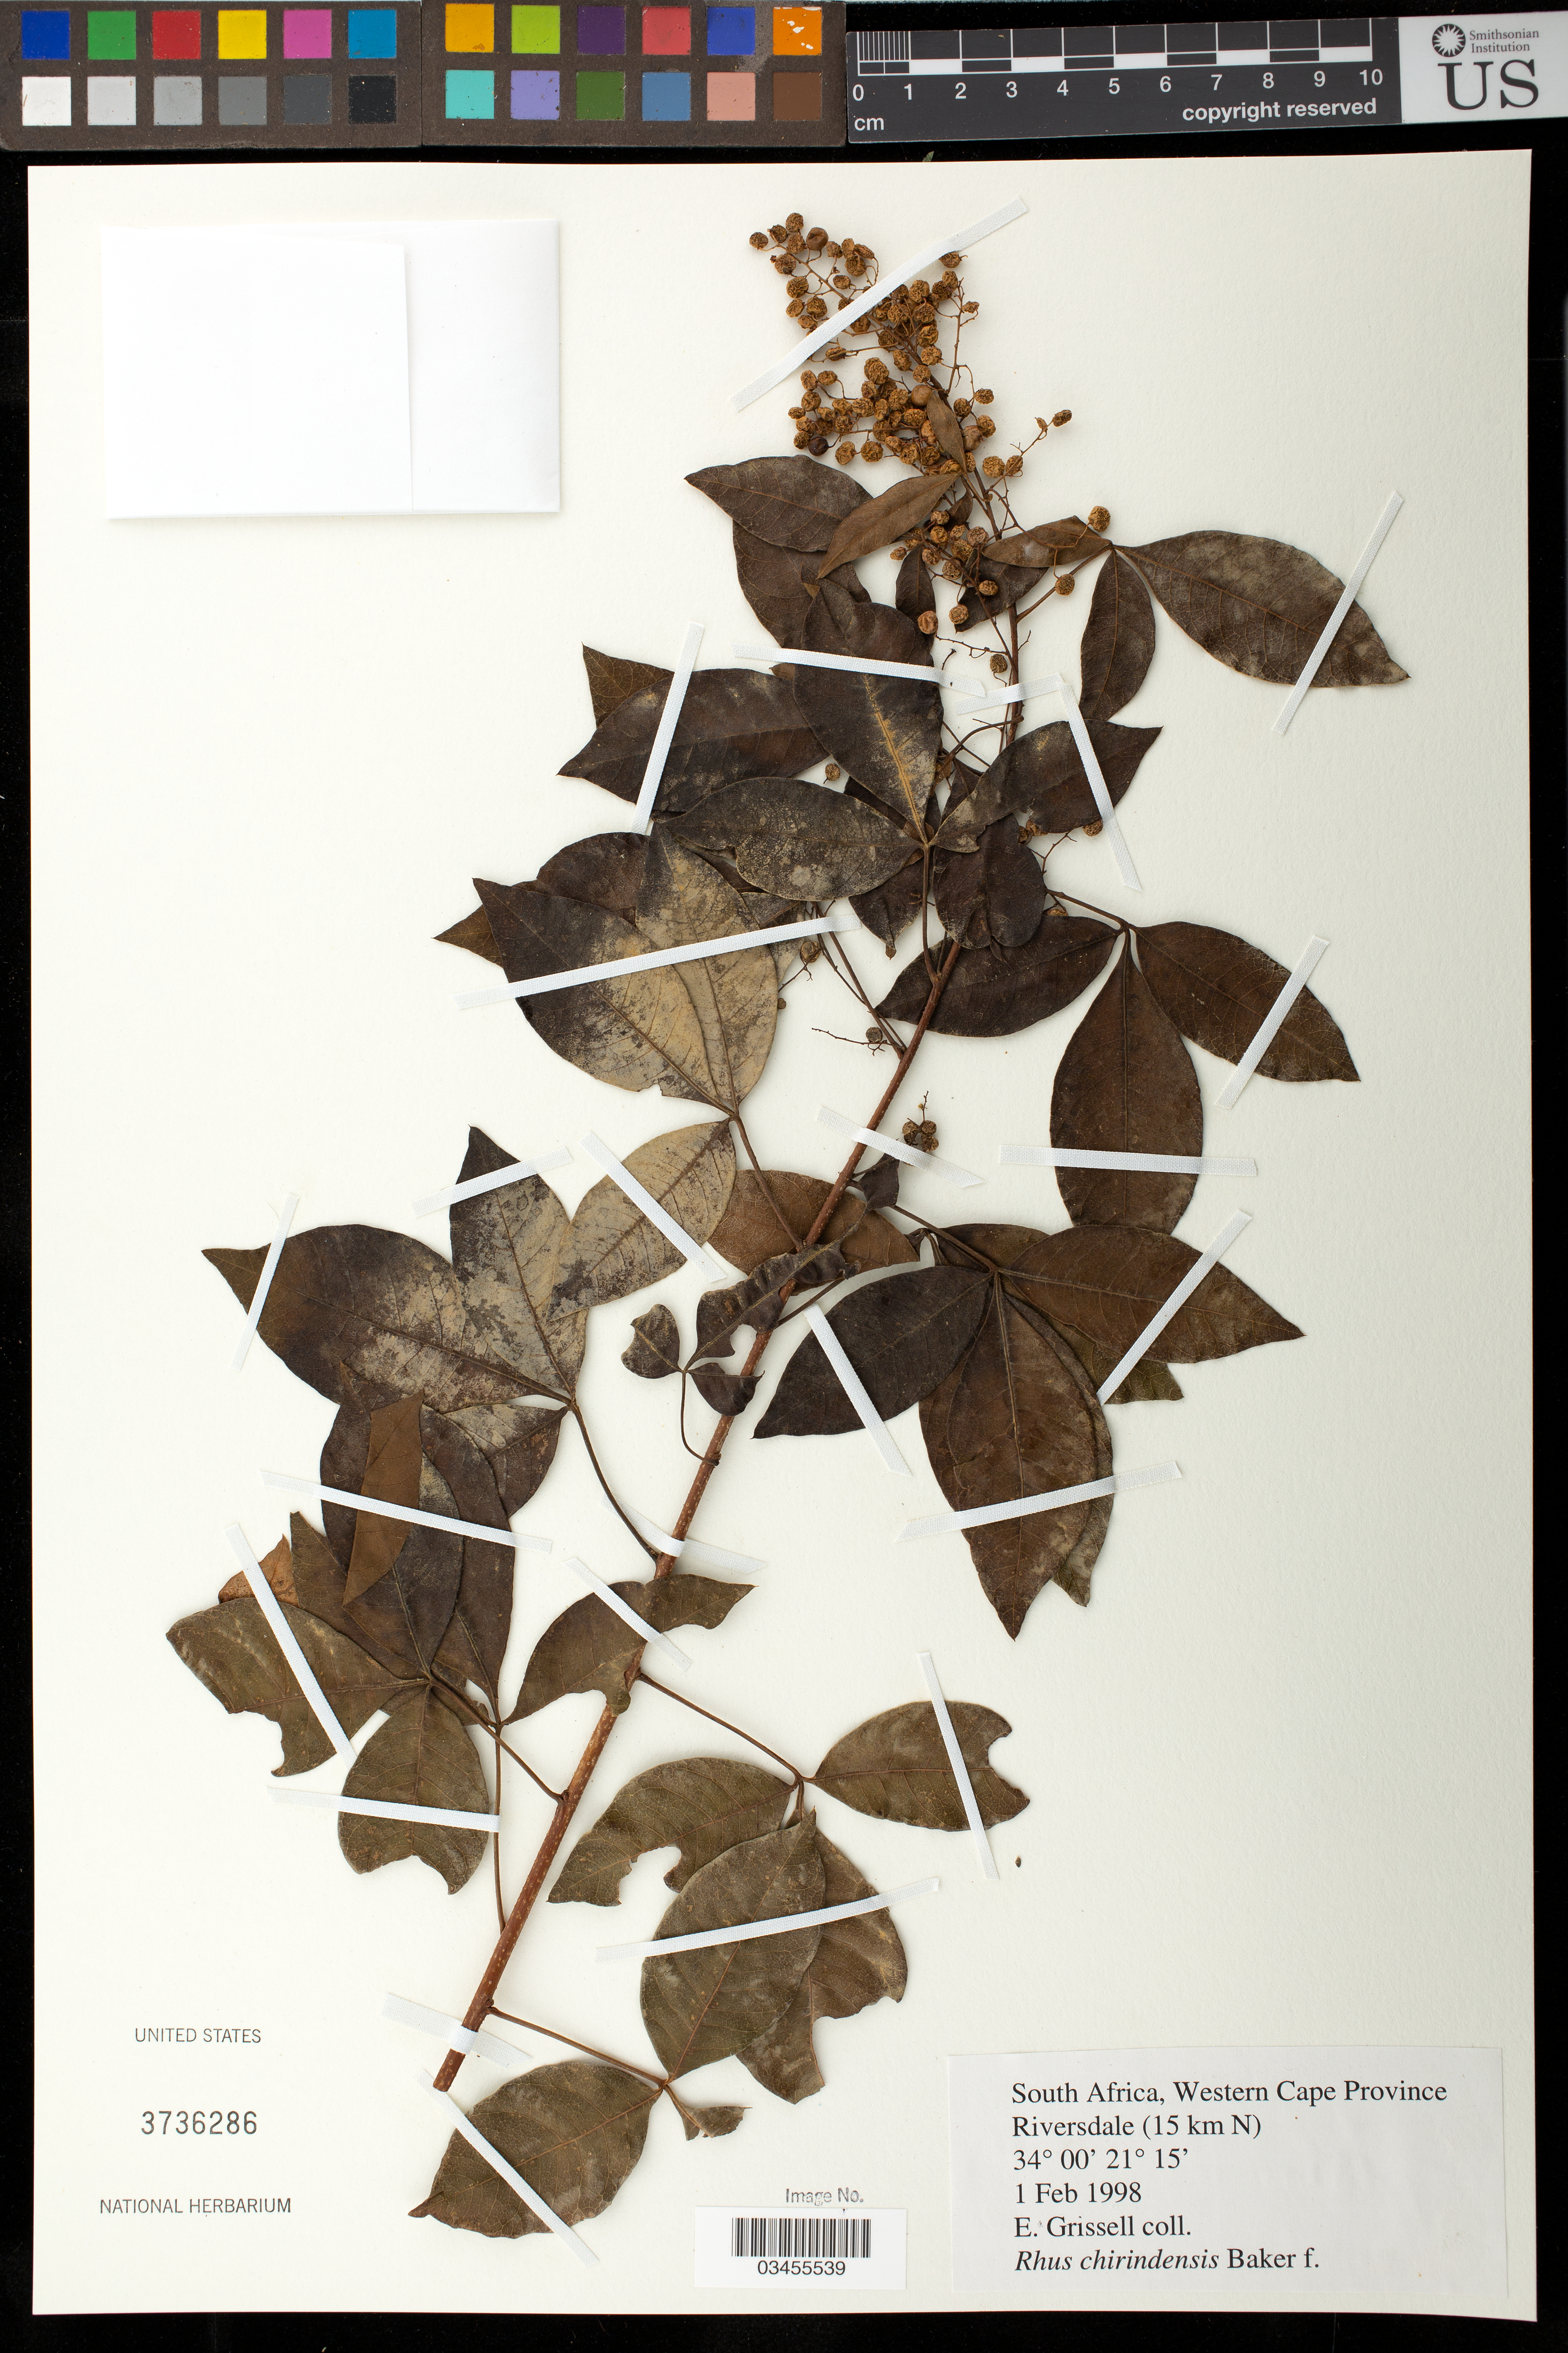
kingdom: Plantae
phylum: Tracheophyta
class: Magnoliopsida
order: Sapindales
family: Anacardiaceae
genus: Rhus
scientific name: Rhus chirindensis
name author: Baker f.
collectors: E. Grissell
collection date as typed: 1 Feb 1998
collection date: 1998-02-01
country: South Africa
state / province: Western Cape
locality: Riversdale (15 km N)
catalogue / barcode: US 3736286